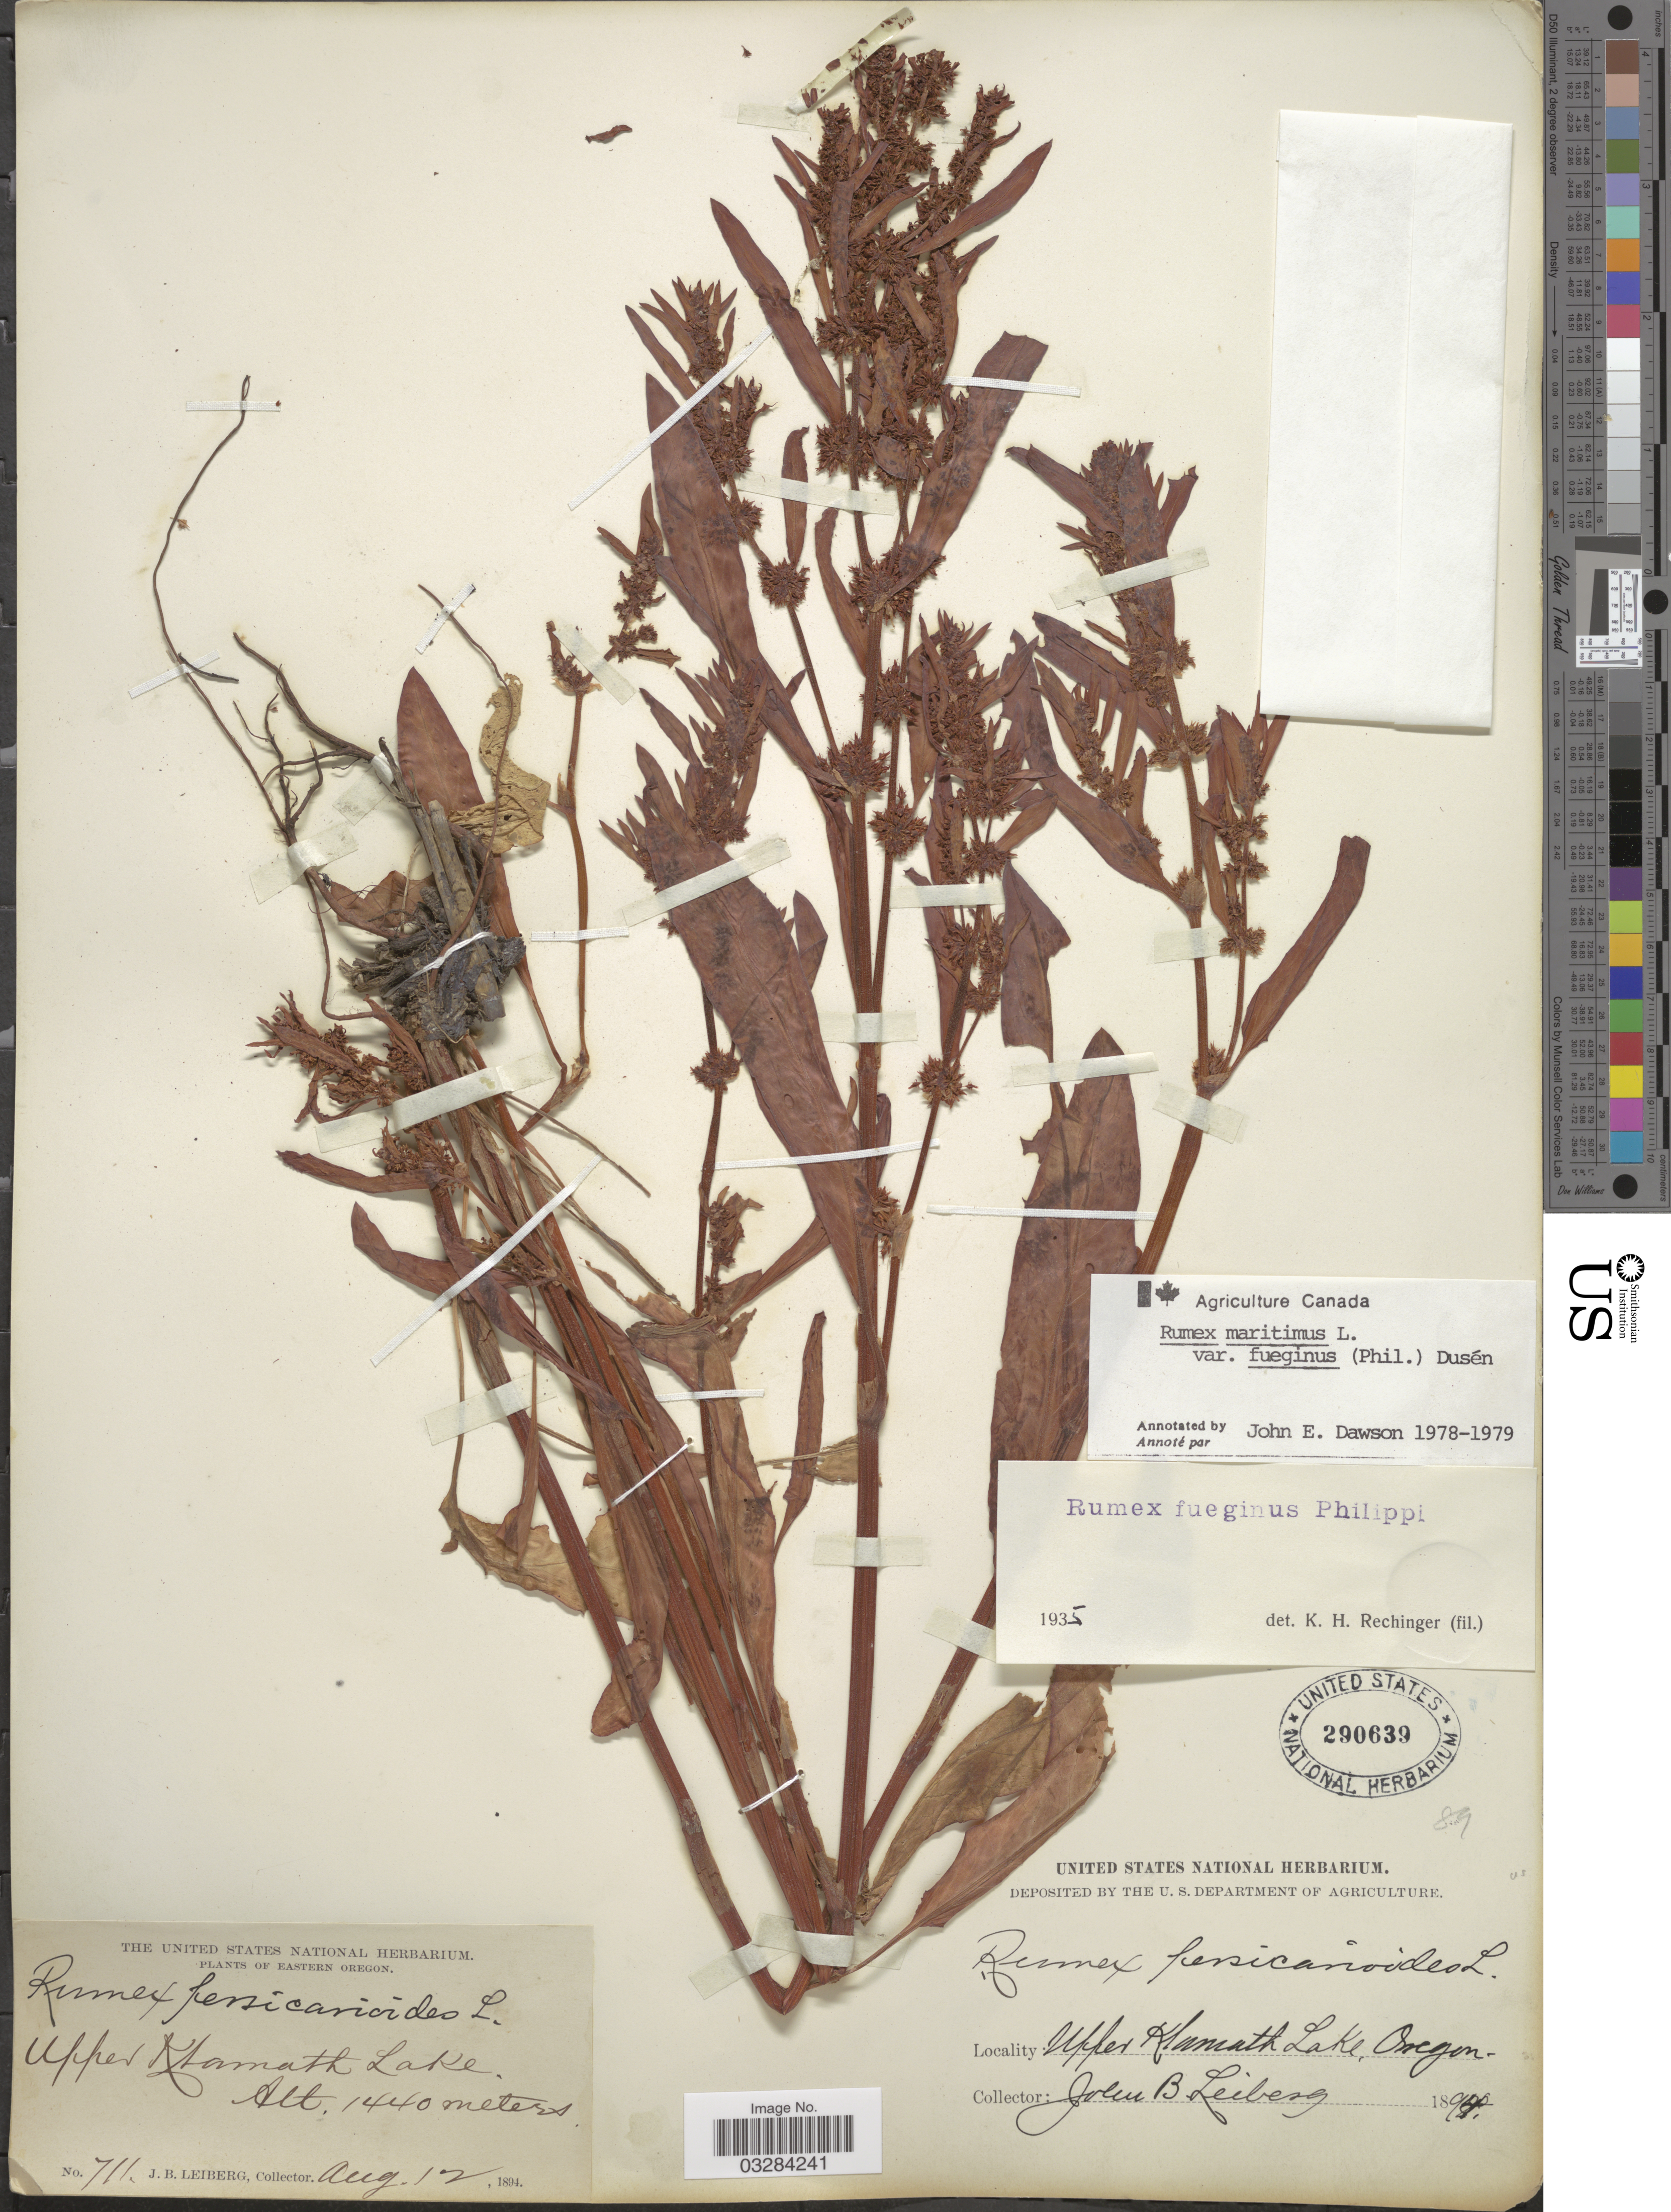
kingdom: Plantae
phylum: Tracheophyta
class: Magnoliopsida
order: Caryophyllales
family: Polygonaceae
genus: Rumex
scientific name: Rumex maritimus var. fueginus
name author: (Phil.) Dusén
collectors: J. B. Leiberg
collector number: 711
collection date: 1894-08-12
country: United States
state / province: Oregon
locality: Eastern Oregon. Upper Klamath Lake.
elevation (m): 1440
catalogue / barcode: US 290639